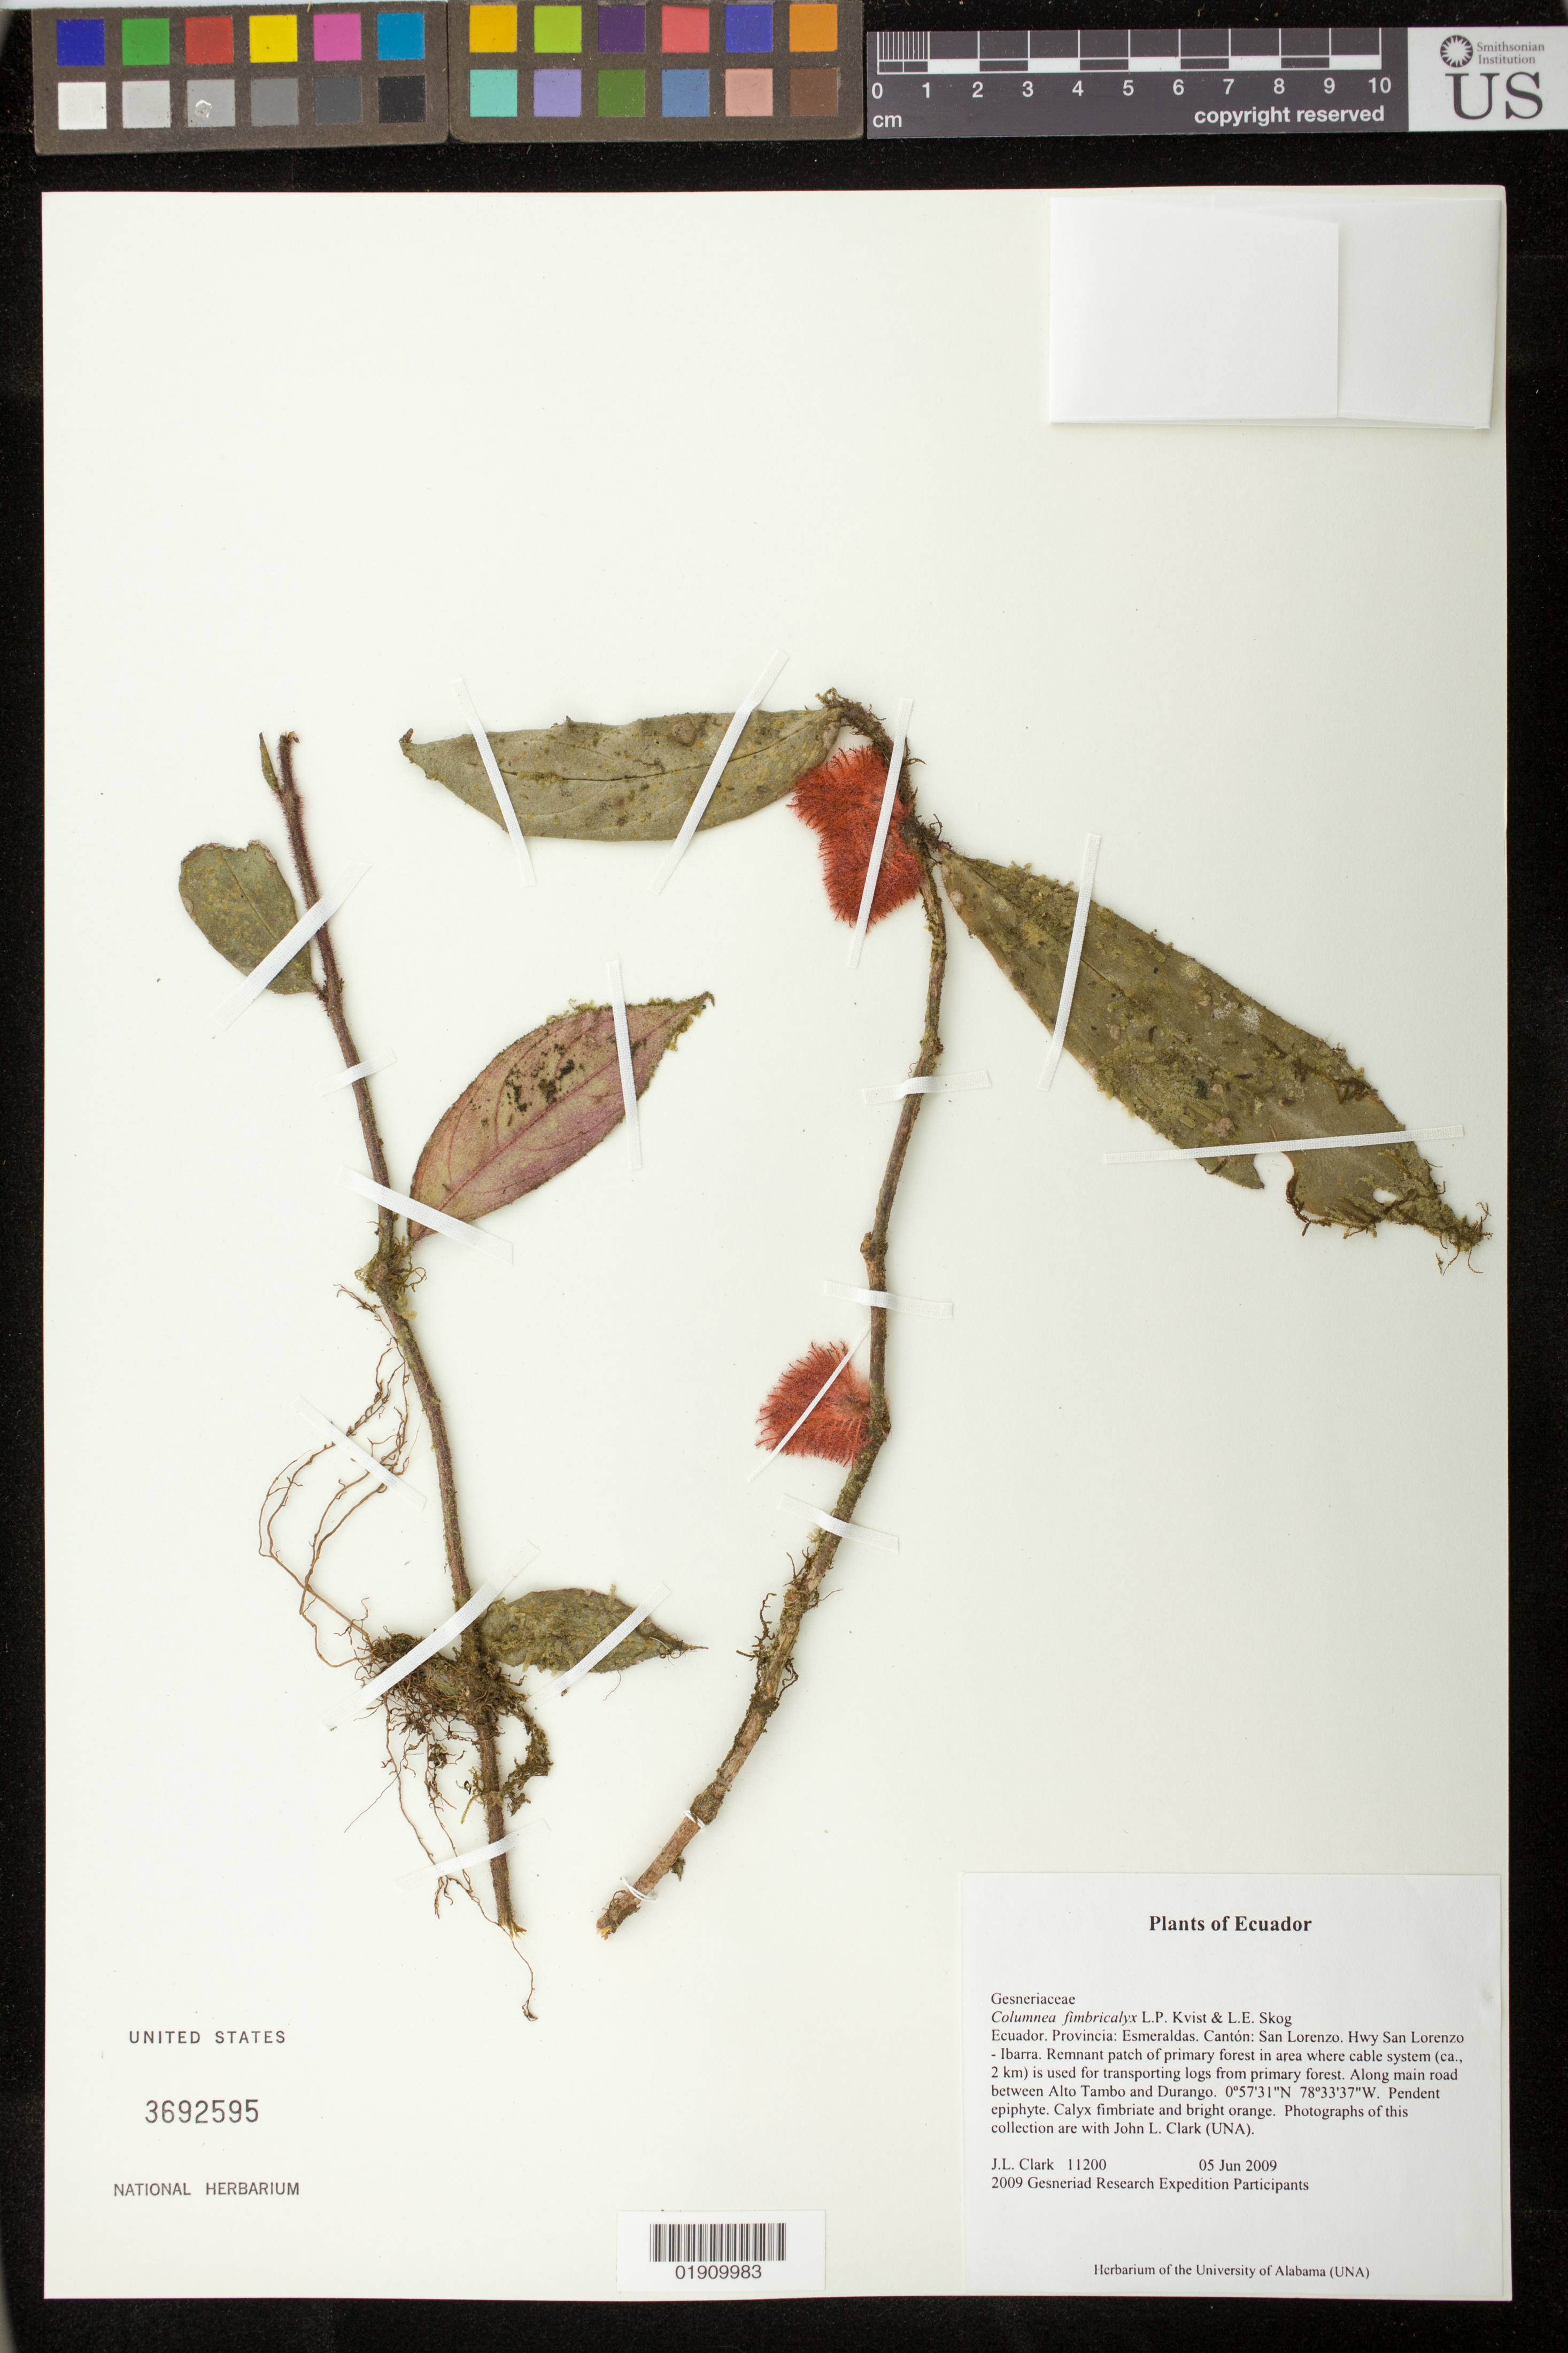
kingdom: Plantae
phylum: Tracheophyta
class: Magnoliopsida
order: Lamiales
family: Gesneriaceae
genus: Columnea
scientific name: Columnea fimbricalyx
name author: L.P. Kvist & L.E. Skog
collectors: J. L. Clark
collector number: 11200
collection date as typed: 05 Jun 2009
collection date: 2009-06-05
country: Ecuador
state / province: Esmeraldas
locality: Ecuador. Provincia: Esmeraldas, Canton: San Lorenzo. Hwy San Lorenzo-Ibarra. Remnant patch of primary forest in area where cable system (ca., 2 km) is used for transporting logs from primary forest. Along main road between Alto Tambo and Durango.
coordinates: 0°57'31"N, 78°33'37"W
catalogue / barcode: US 3692595